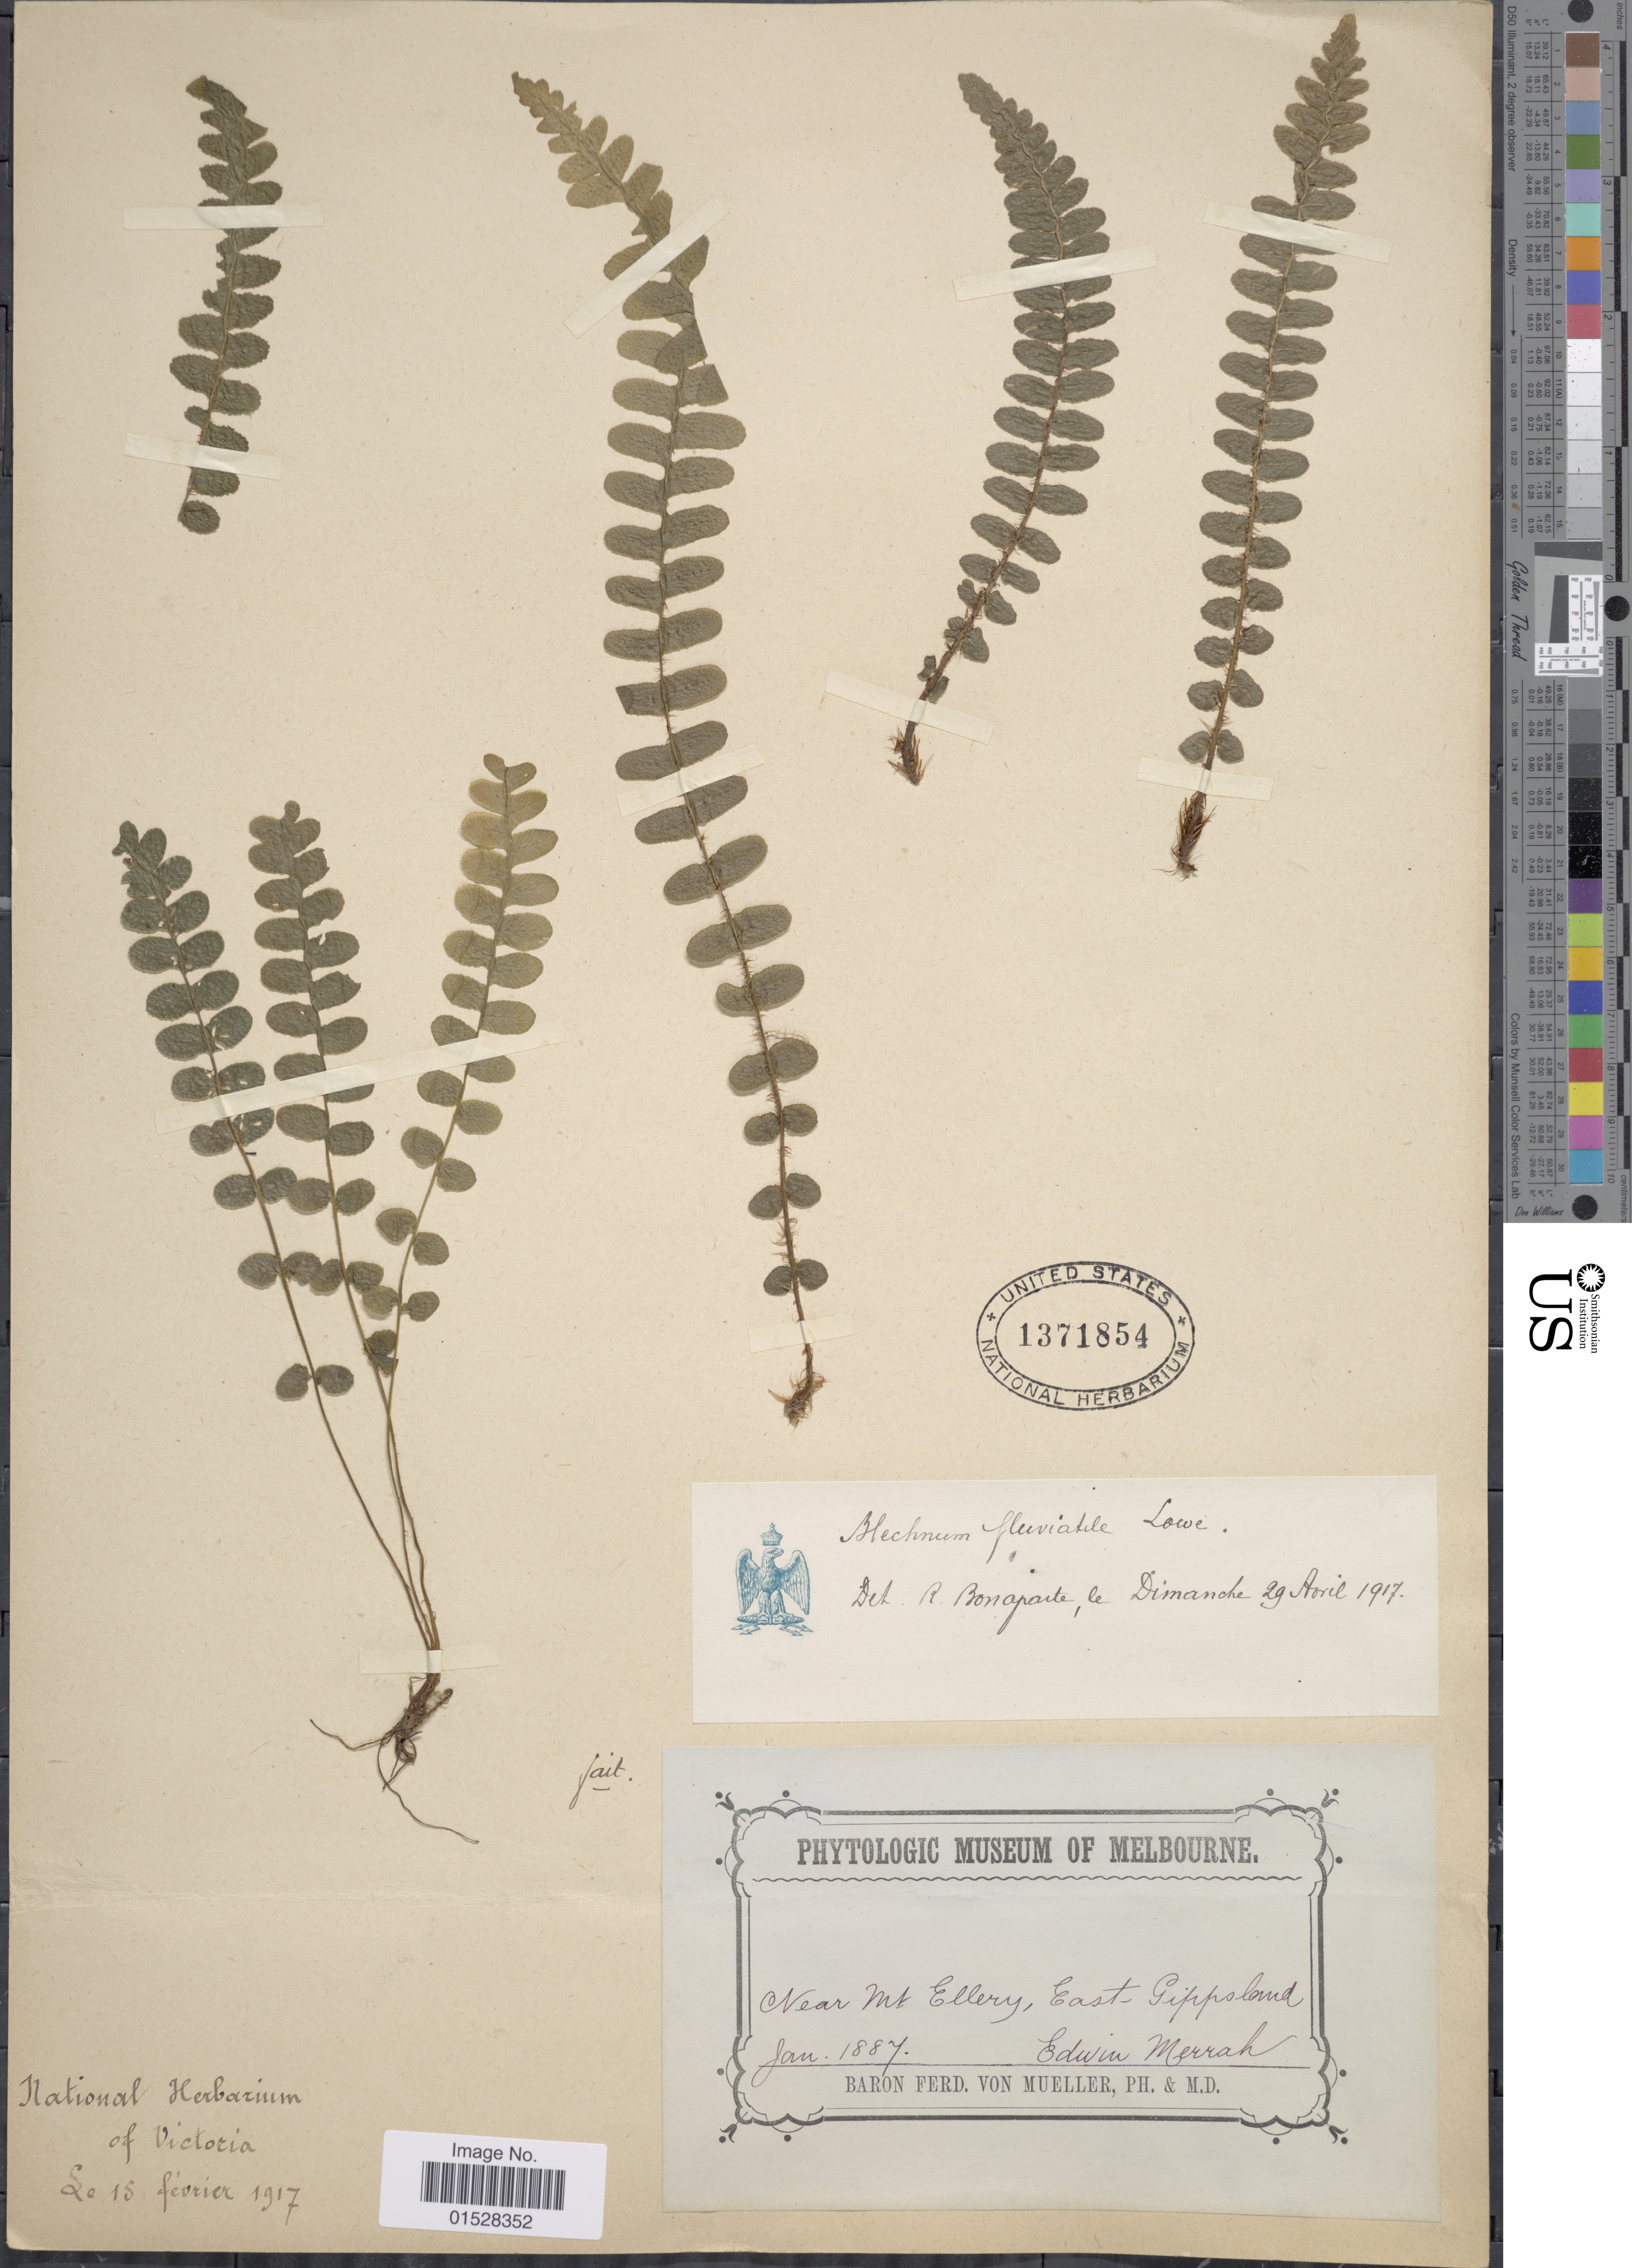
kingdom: Plantae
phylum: Tracheophyta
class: Polypodiopsida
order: Polypodiales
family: Blechnaceae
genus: Blechnum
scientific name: Blechnum fluviatile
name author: (R. Br.) E.J. Lowe ex Salomon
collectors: E. Merrah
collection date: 1887-01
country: Australia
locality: Near Mt. Ellery, East Gippsland.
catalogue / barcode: US 1371854